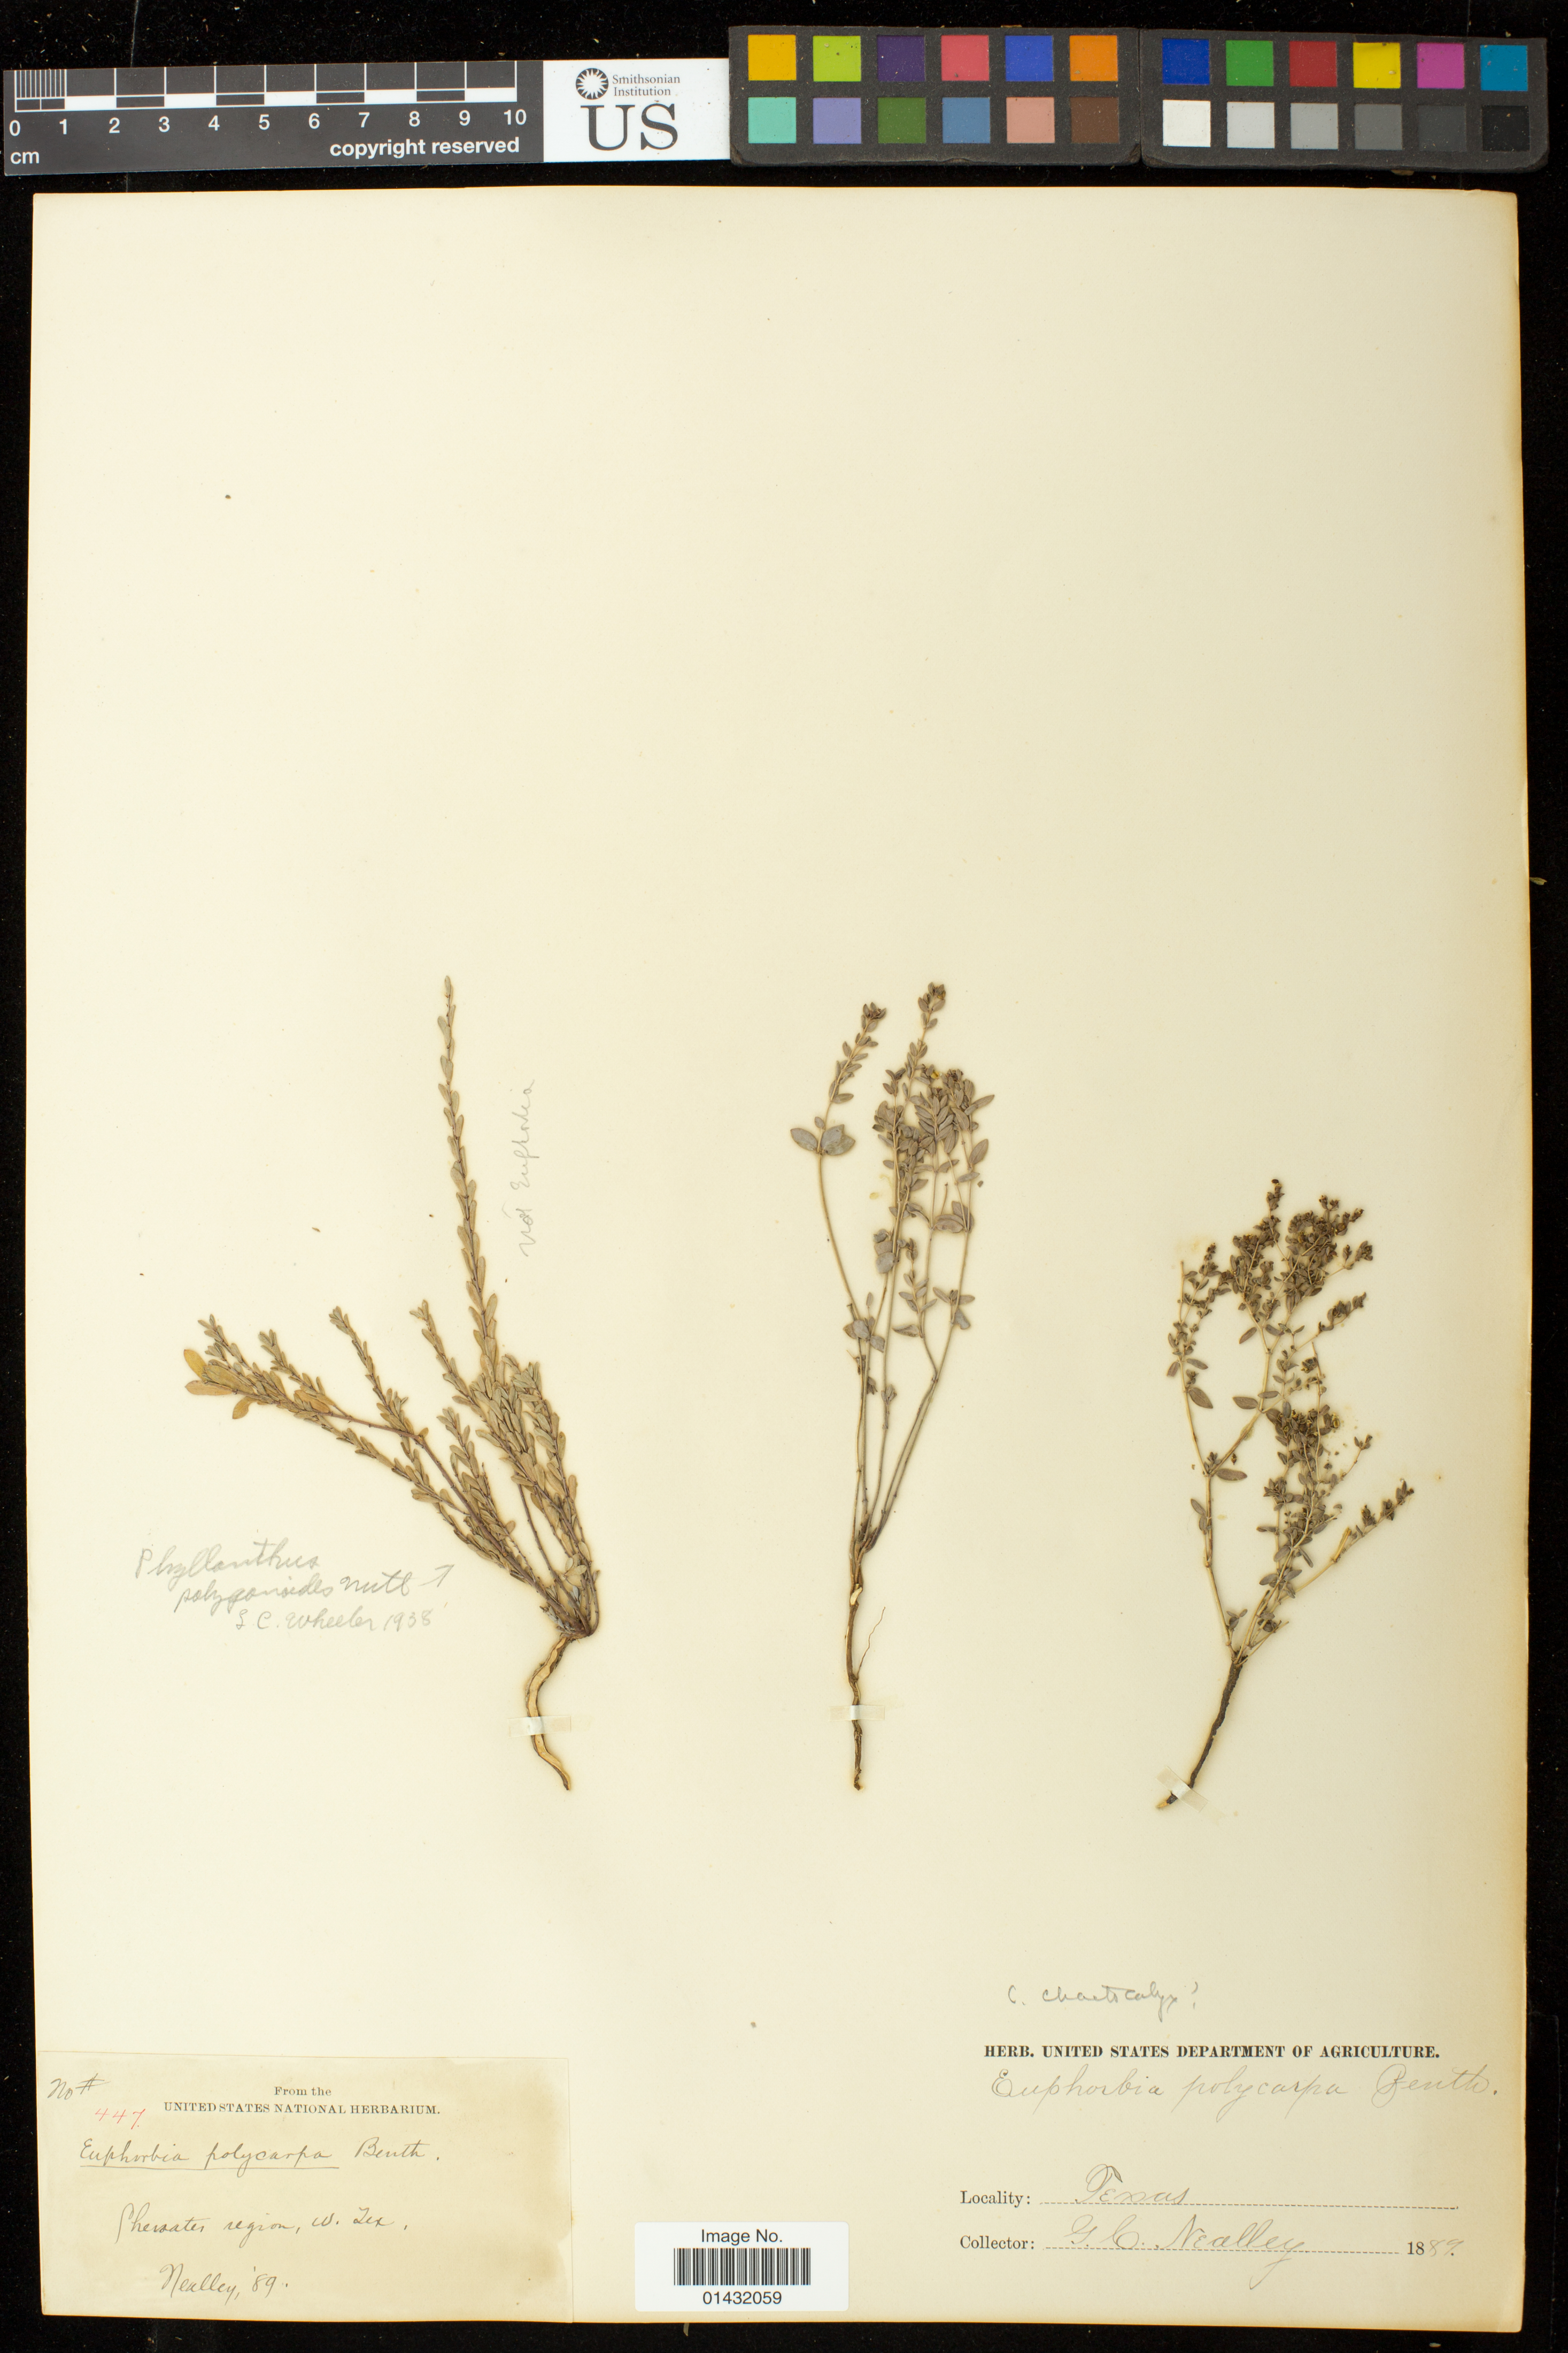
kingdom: Plantae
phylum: Tracheophyta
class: Magnoliopsida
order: Malpighiales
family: Euphorbiaceae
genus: Euphorbia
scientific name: Euphorbia chaetocalyx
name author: Tidestr.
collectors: G. C. Nealley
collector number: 447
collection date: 1889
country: United States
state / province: Texas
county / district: Presido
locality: Chenates region